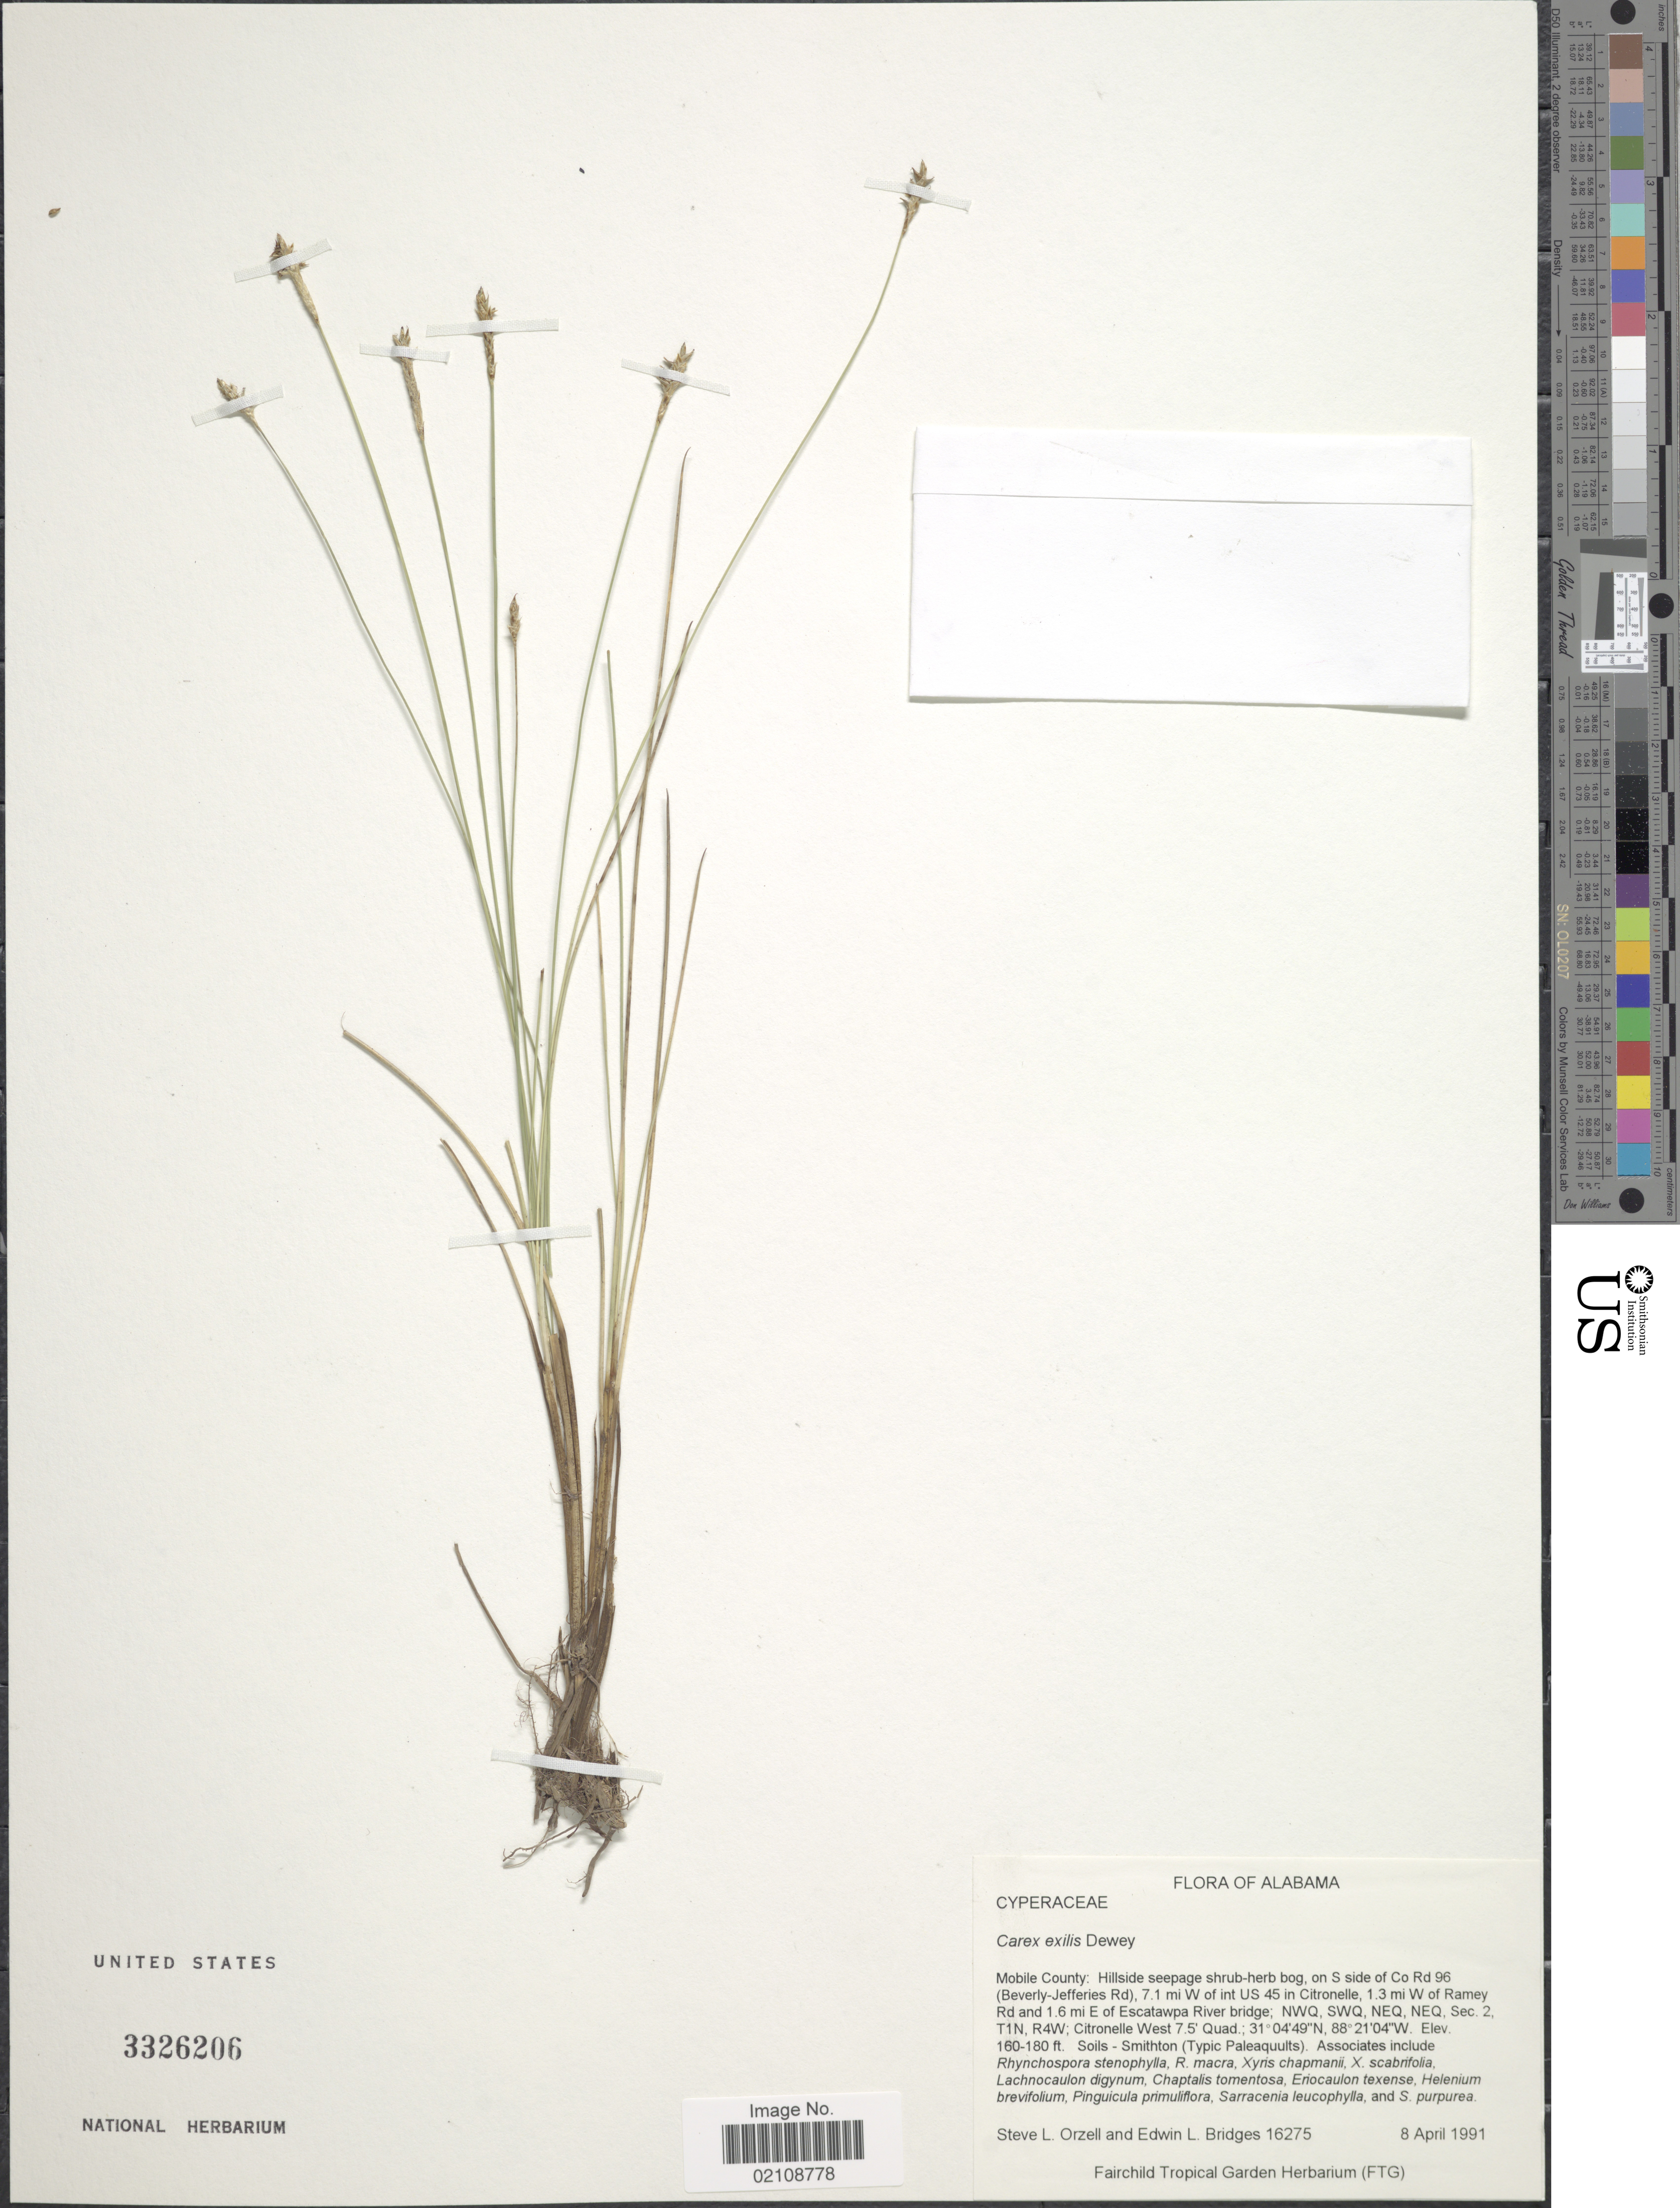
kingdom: Plantae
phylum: Tracheophyta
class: Liliopsida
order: Poales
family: Cyperaceae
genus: Carex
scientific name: Carex exilis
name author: Dewey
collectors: S. Orzell & E. Bridges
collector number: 16275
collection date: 1991-04-08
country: United States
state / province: Alabama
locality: Mobile County: Hillside seepage shrub-herb bog, on S side of Co Rd 96 (Beverly Jefferies Rd), 7.1 mi W of int US 45 in Citronelle, 1.3 mi W of Ramey Rd and 1.6 mi E of Escatawpa River bridge; NWQ, SWQ, NEQ, NEQ, Sec. 2, T1N, R4W; Citronelle West 7.5'Quad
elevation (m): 49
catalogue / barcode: US 3326206